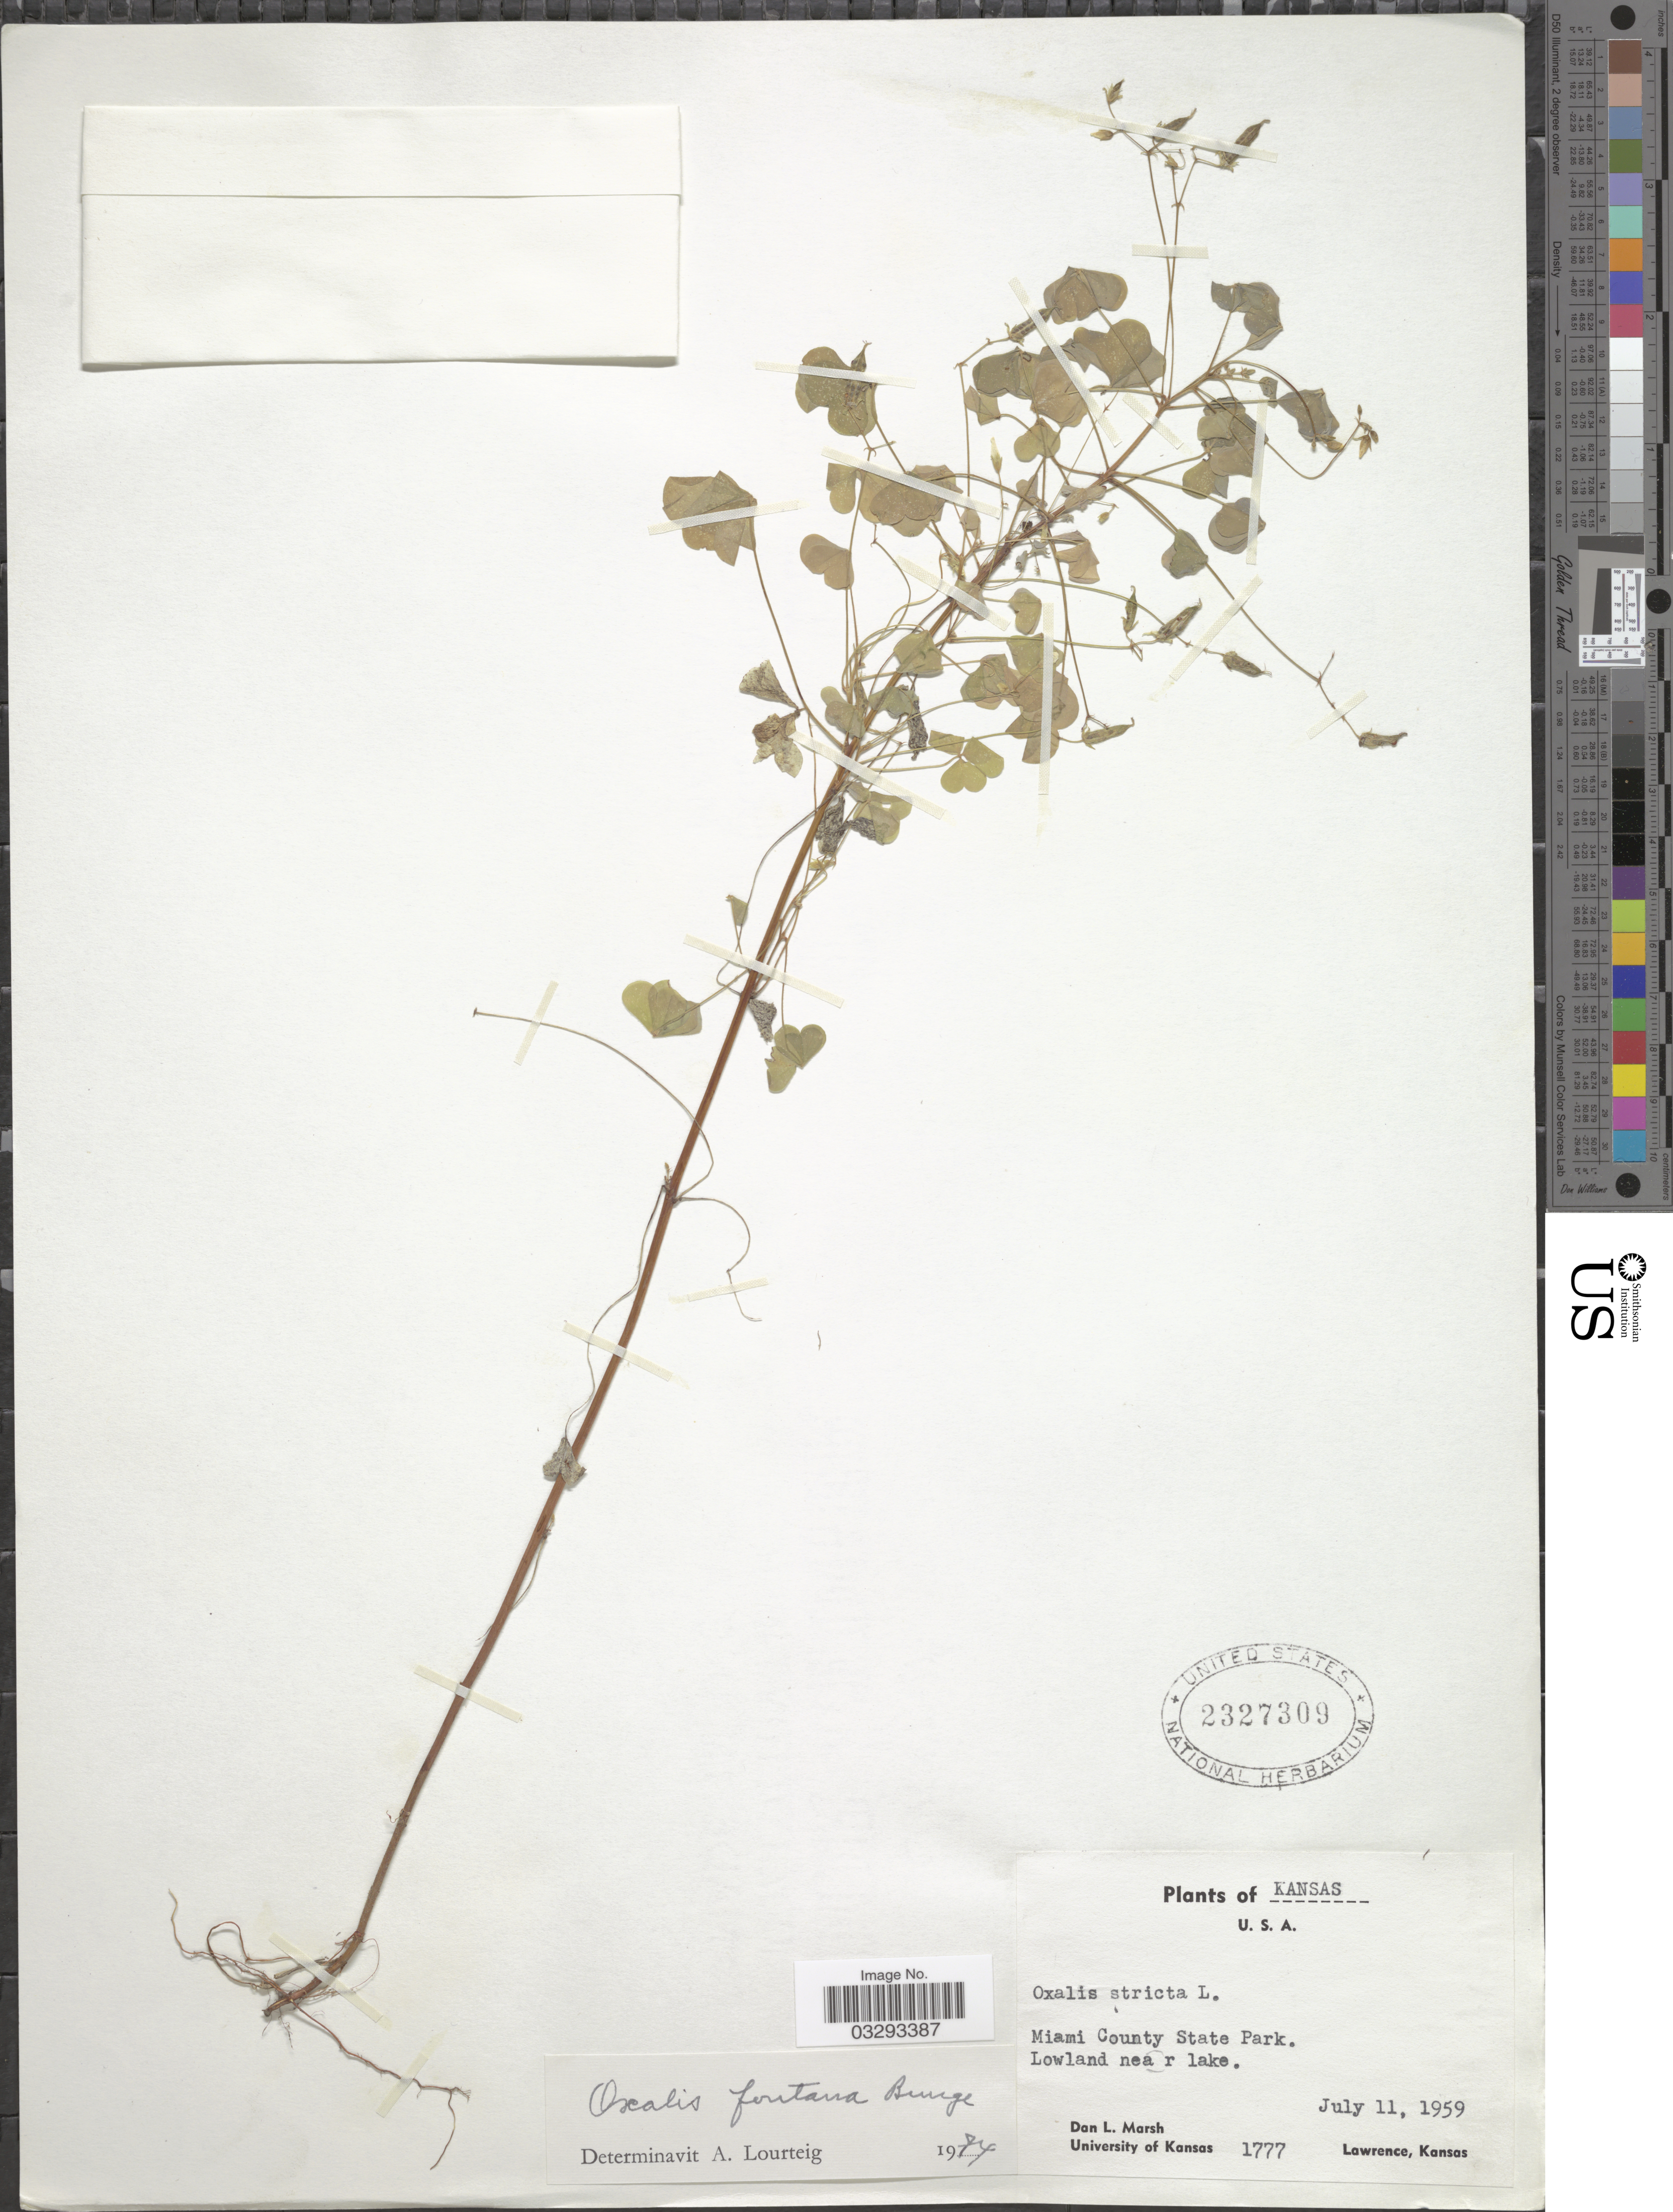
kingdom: Plantae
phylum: Tracheophyta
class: Magnoliopsida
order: Oxalidales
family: Oxalidaceae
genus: Oxalis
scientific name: Oxalis fontana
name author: Bunge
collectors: D. L. Marsh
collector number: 1777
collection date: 1959-07-11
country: United States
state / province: Kansas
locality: Miami County State Park. Lowland near lake.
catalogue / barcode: US 2327309